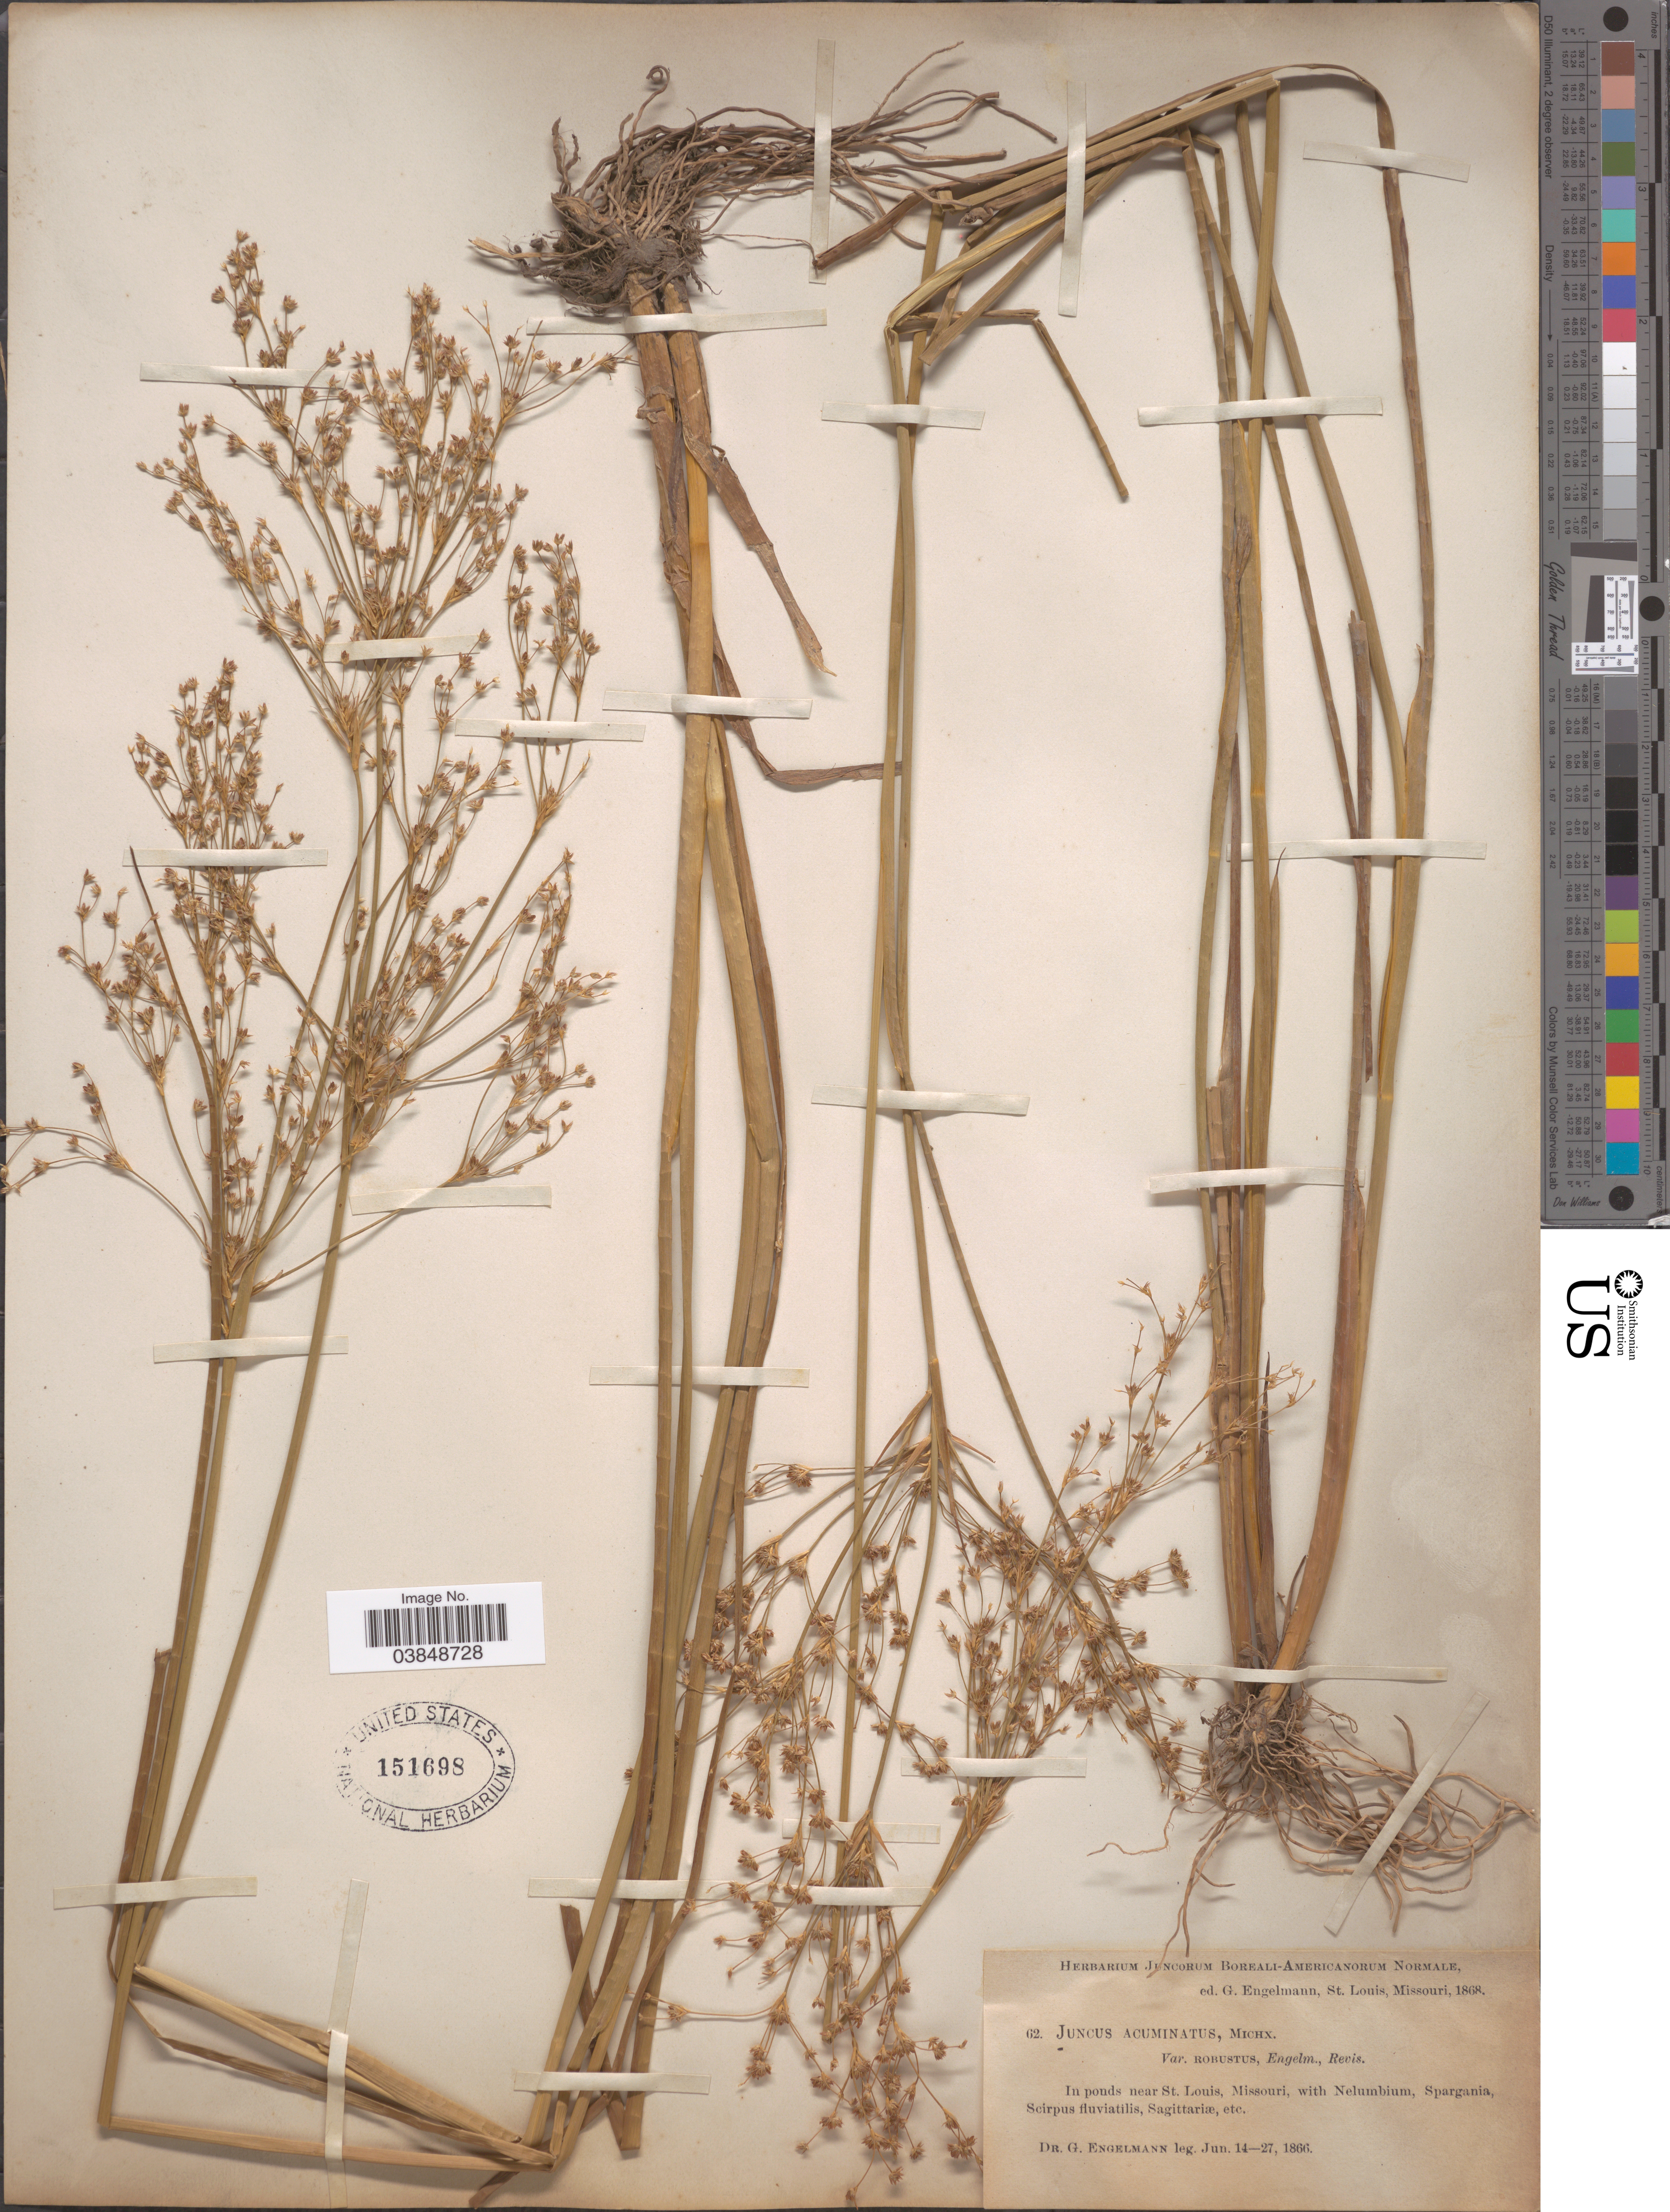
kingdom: Plantae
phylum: Tracheophyta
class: Liliopsida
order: Poales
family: Juncaceae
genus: Juncus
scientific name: Juncus acuminatus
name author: Michx.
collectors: G. Engelmann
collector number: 62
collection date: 1866-06-14/1866-06-27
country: United States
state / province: Missouri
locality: In ponds near St. Louis.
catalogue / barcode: US 151698